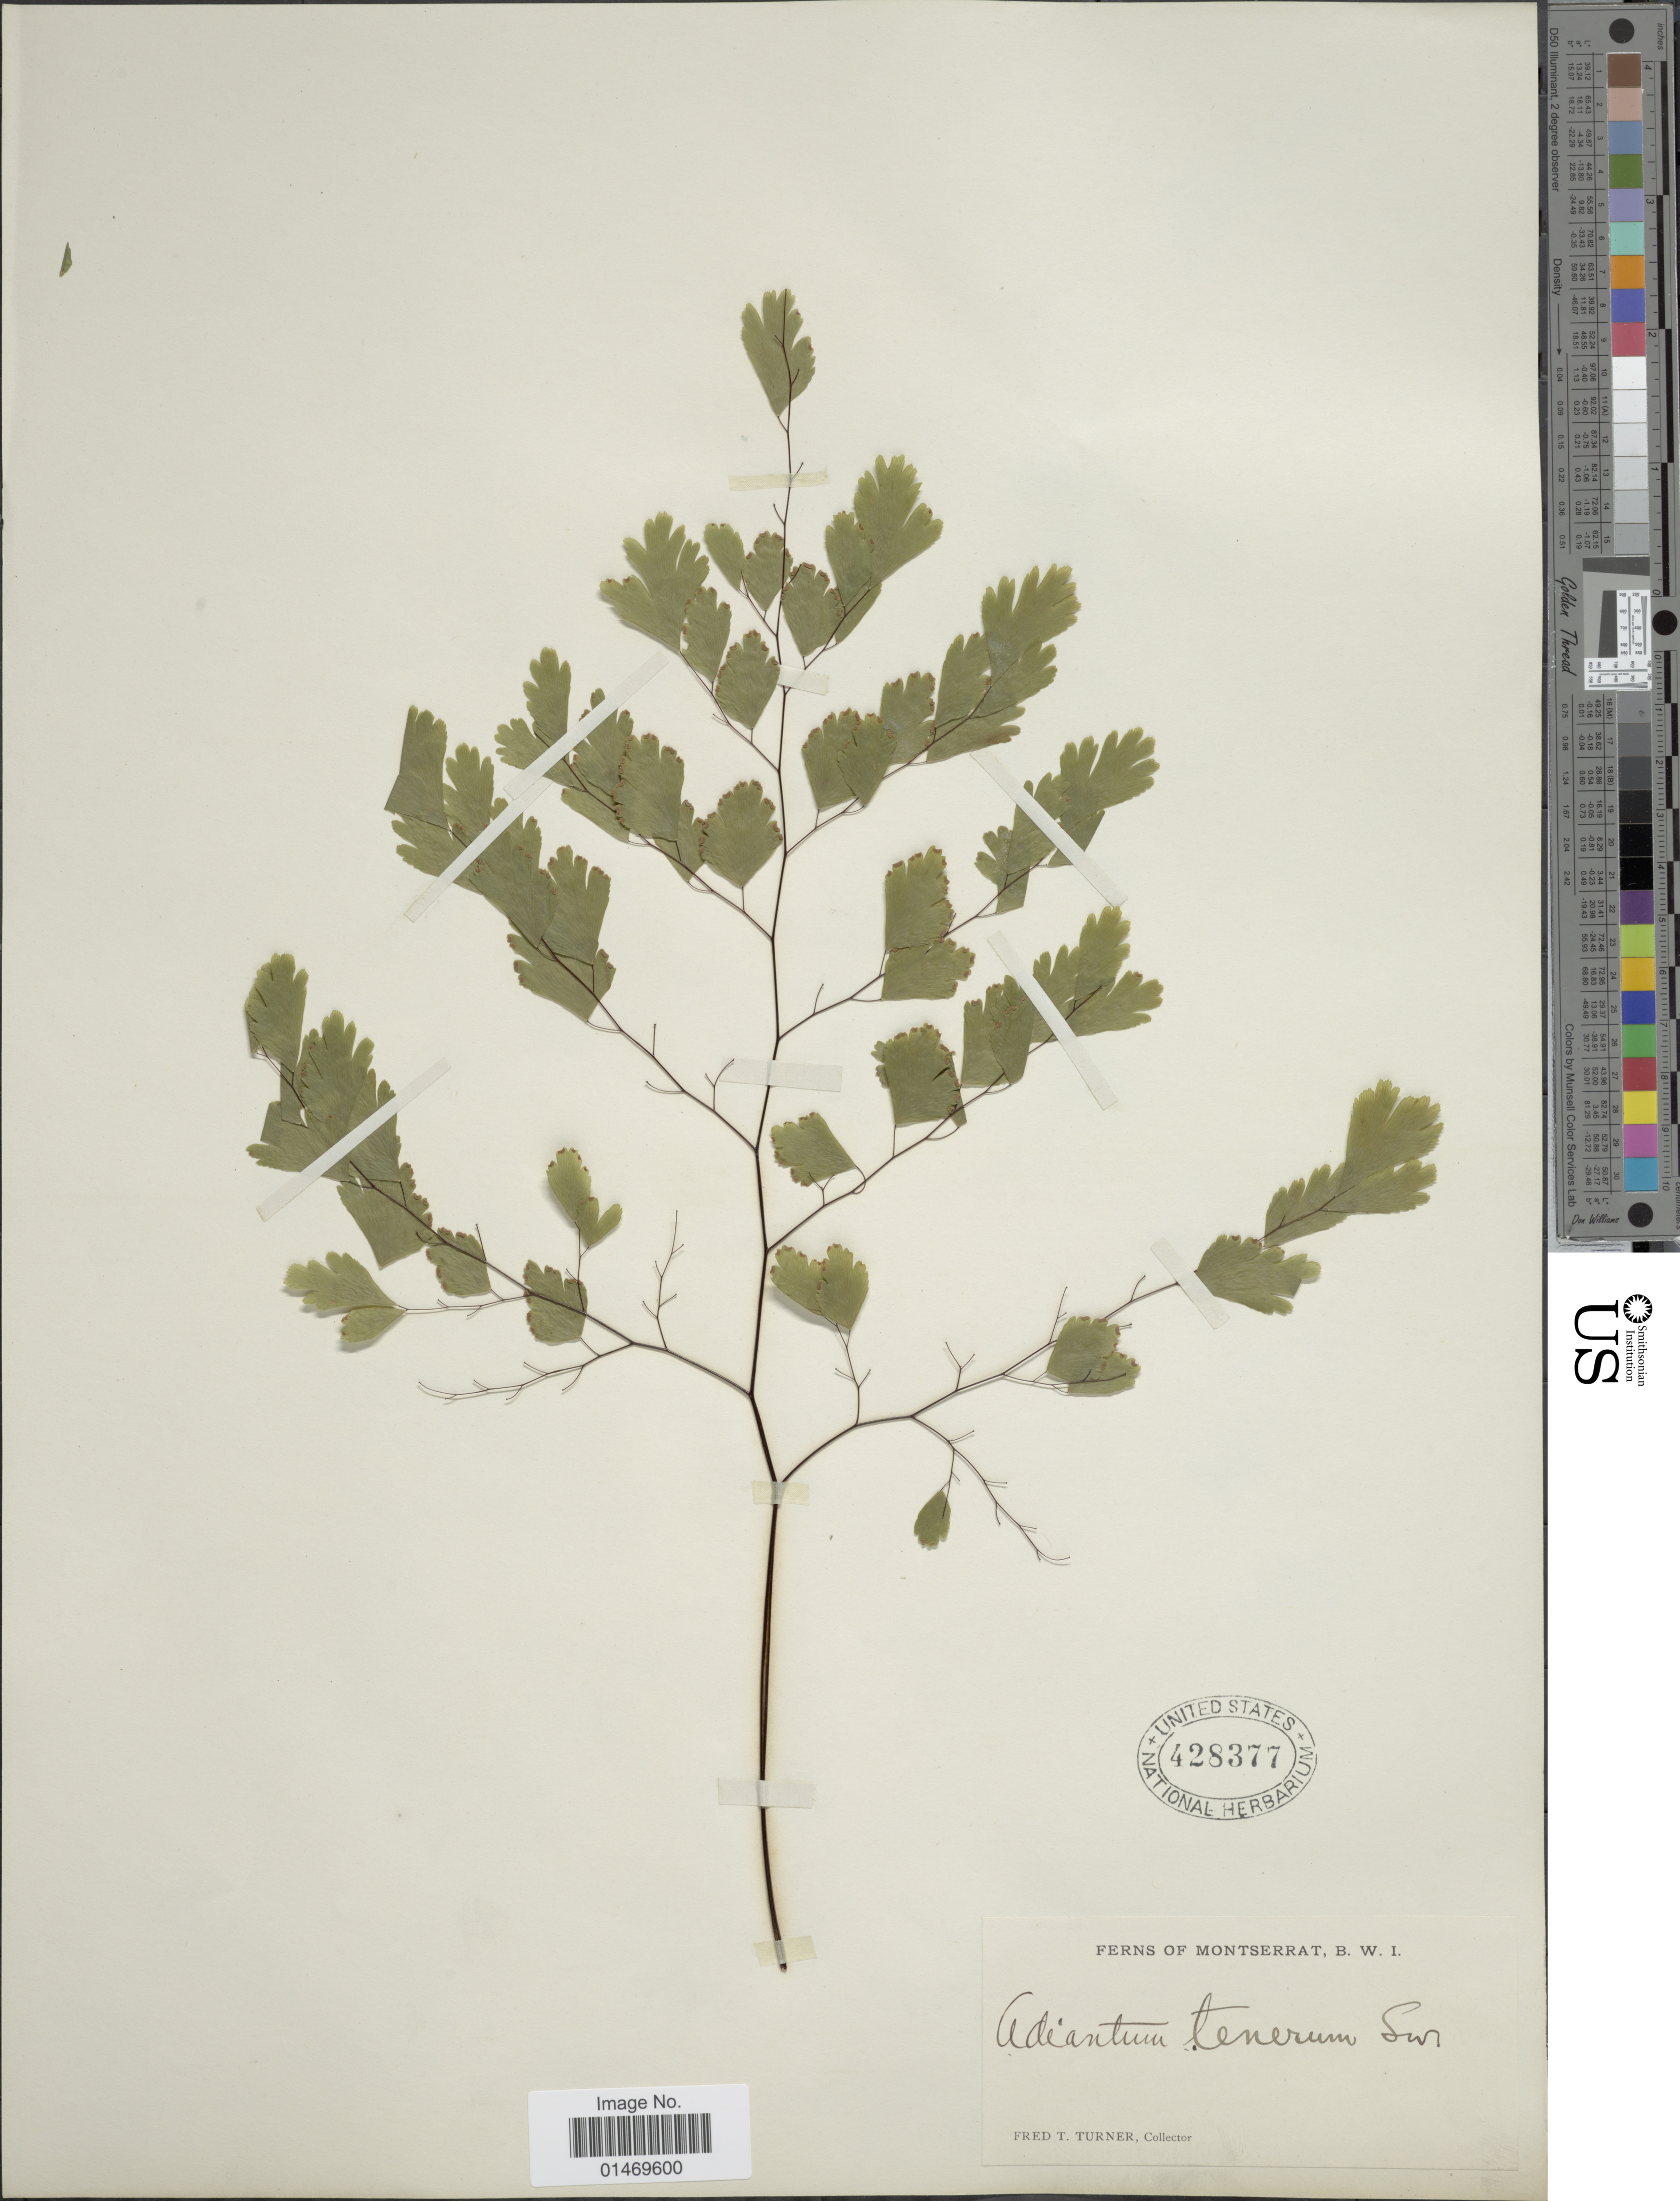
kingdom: Plantae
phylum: Tracheophyta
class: Polypodiopsida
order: Polypodiales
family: Pteridaceae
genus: Adiantum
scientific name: Adiantum tenerum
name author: Sw.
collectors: F. T. Turner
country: Montserrat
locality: Ferns of Montserrat, B.W.I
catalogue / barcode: US 4287377